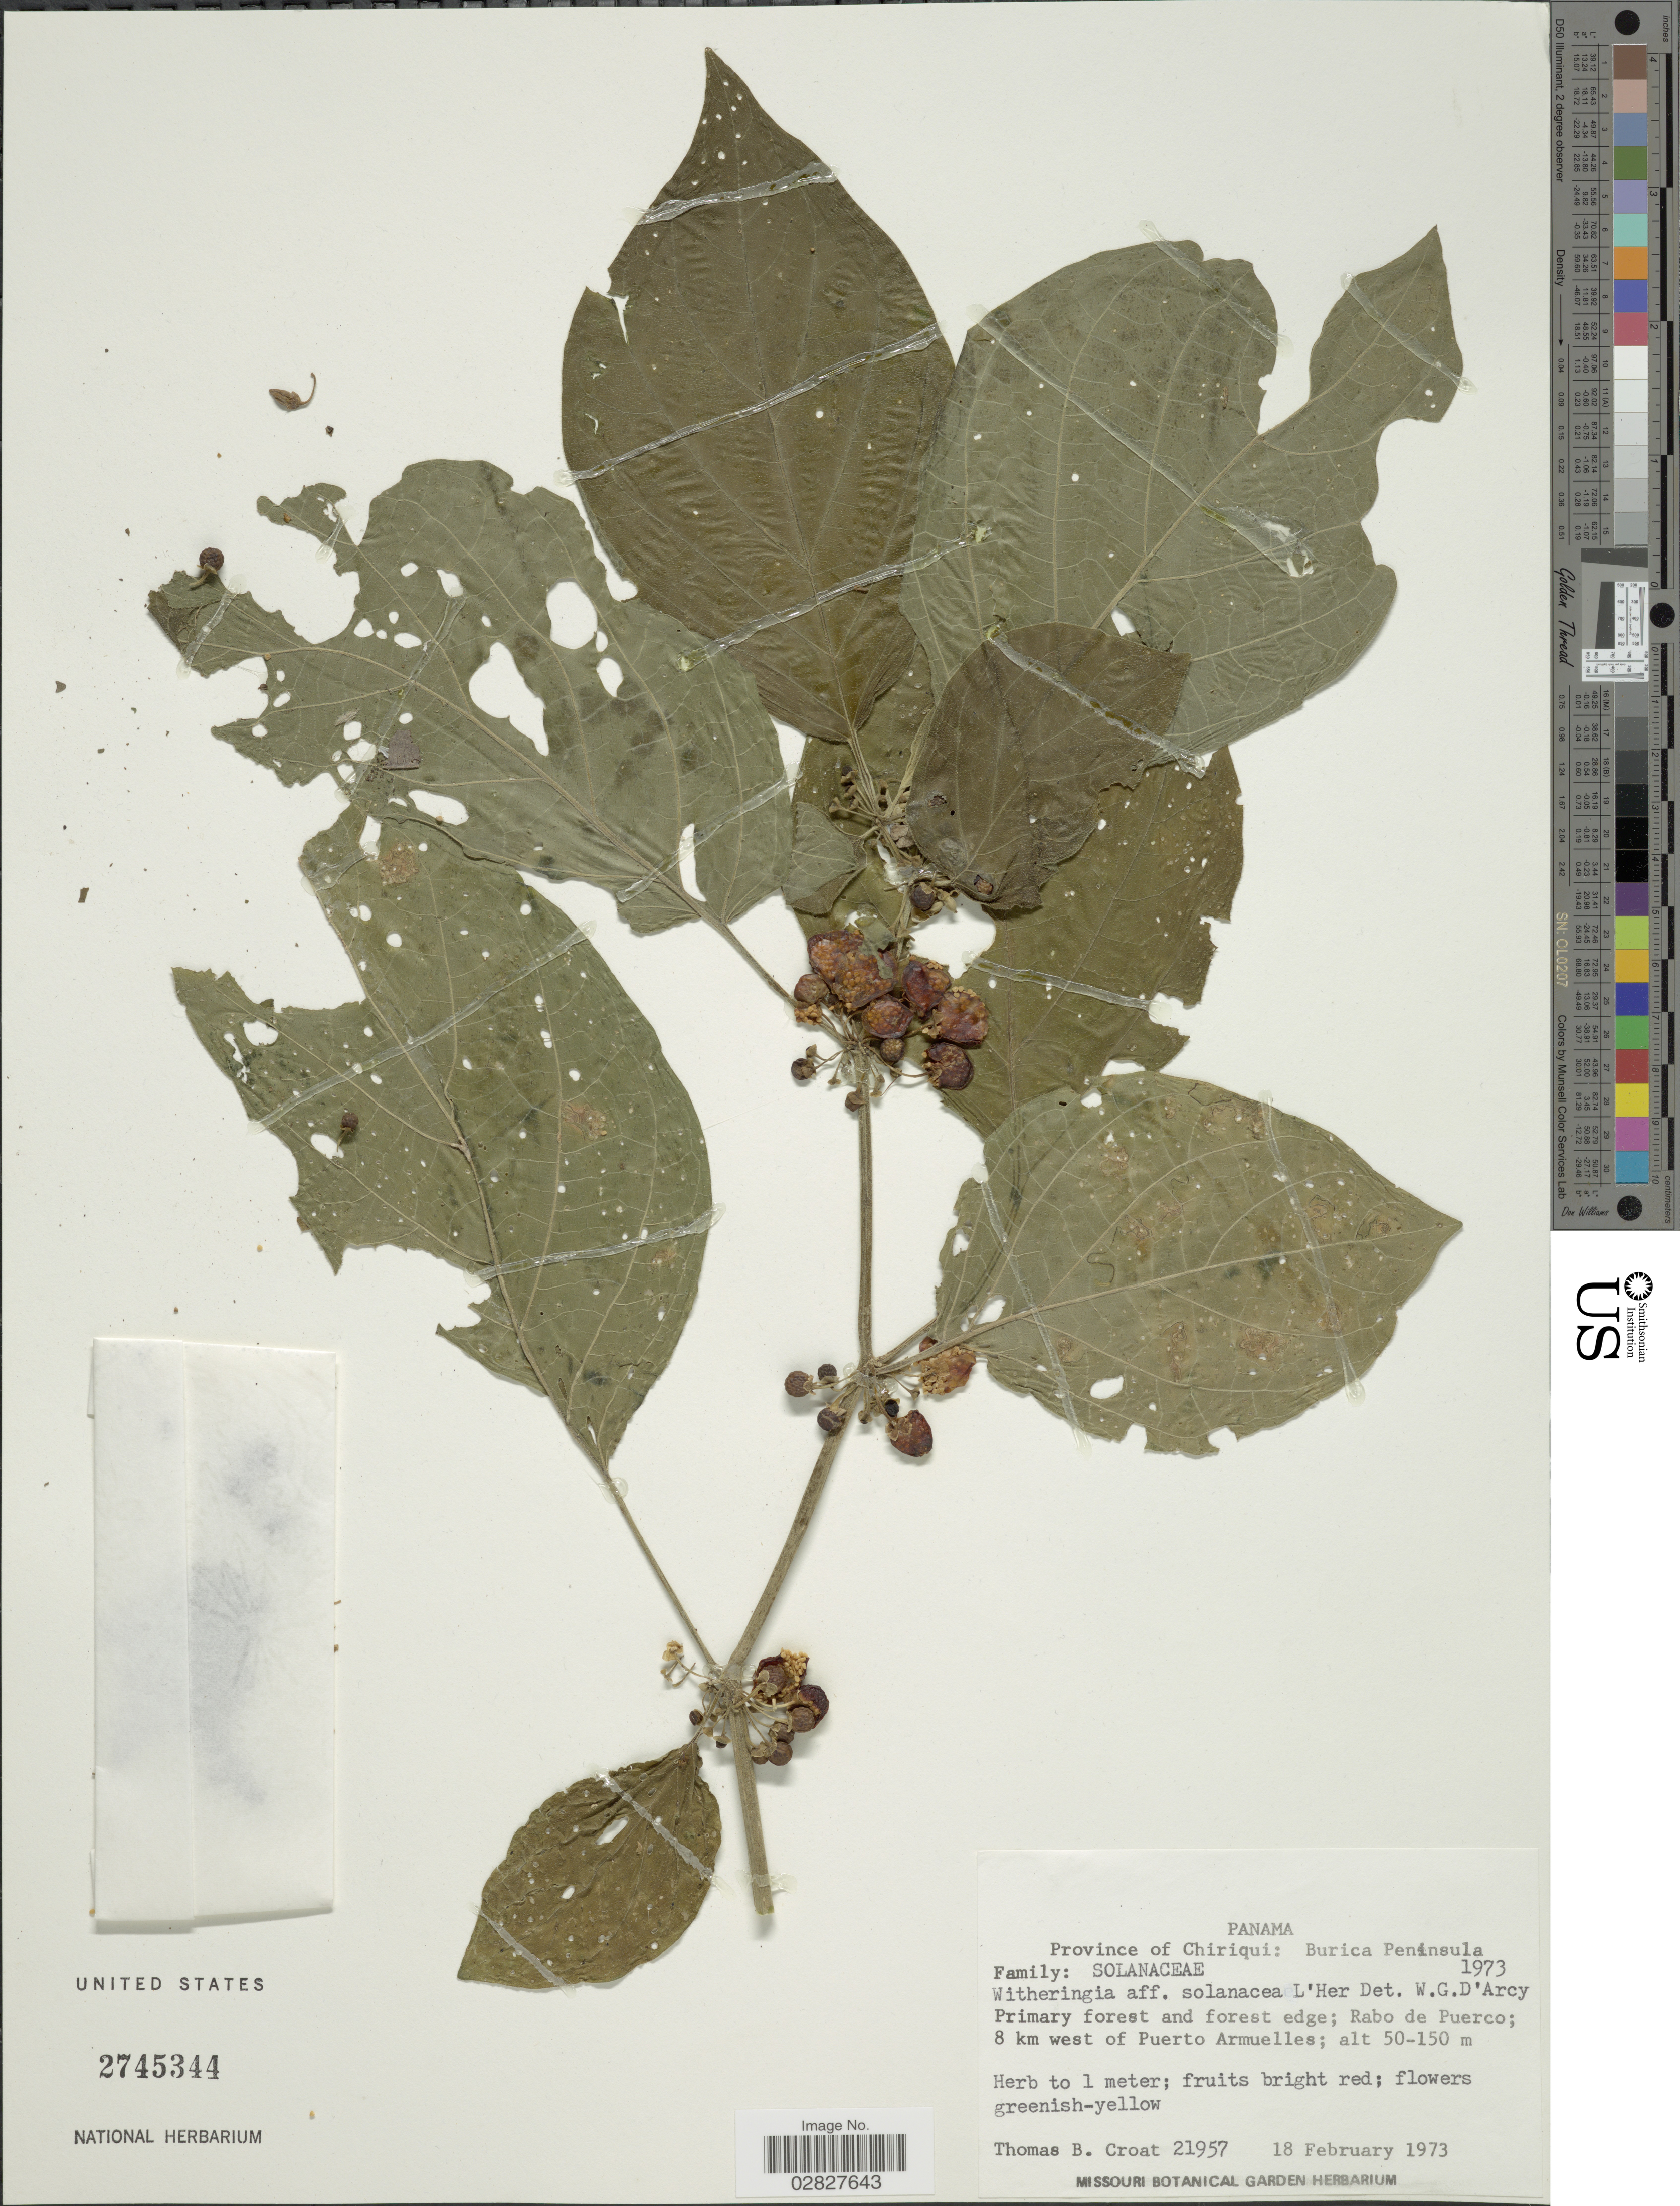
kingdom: Plantae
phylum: Tracheophyta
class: Magnoliopsida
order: Solanales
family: Solanaceae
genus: Witheringia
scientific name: Witheringia solanacea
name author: L'Hér.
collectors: T. B. Croat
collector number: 21957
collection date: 1973-02-18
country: Panama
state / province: Chiriqui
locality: Burica Peninsula. Primary forest and forest edge; Rabo de Puerco; 8 km west of Puerto Armuelles.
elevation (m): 50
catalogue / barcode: US 2745344